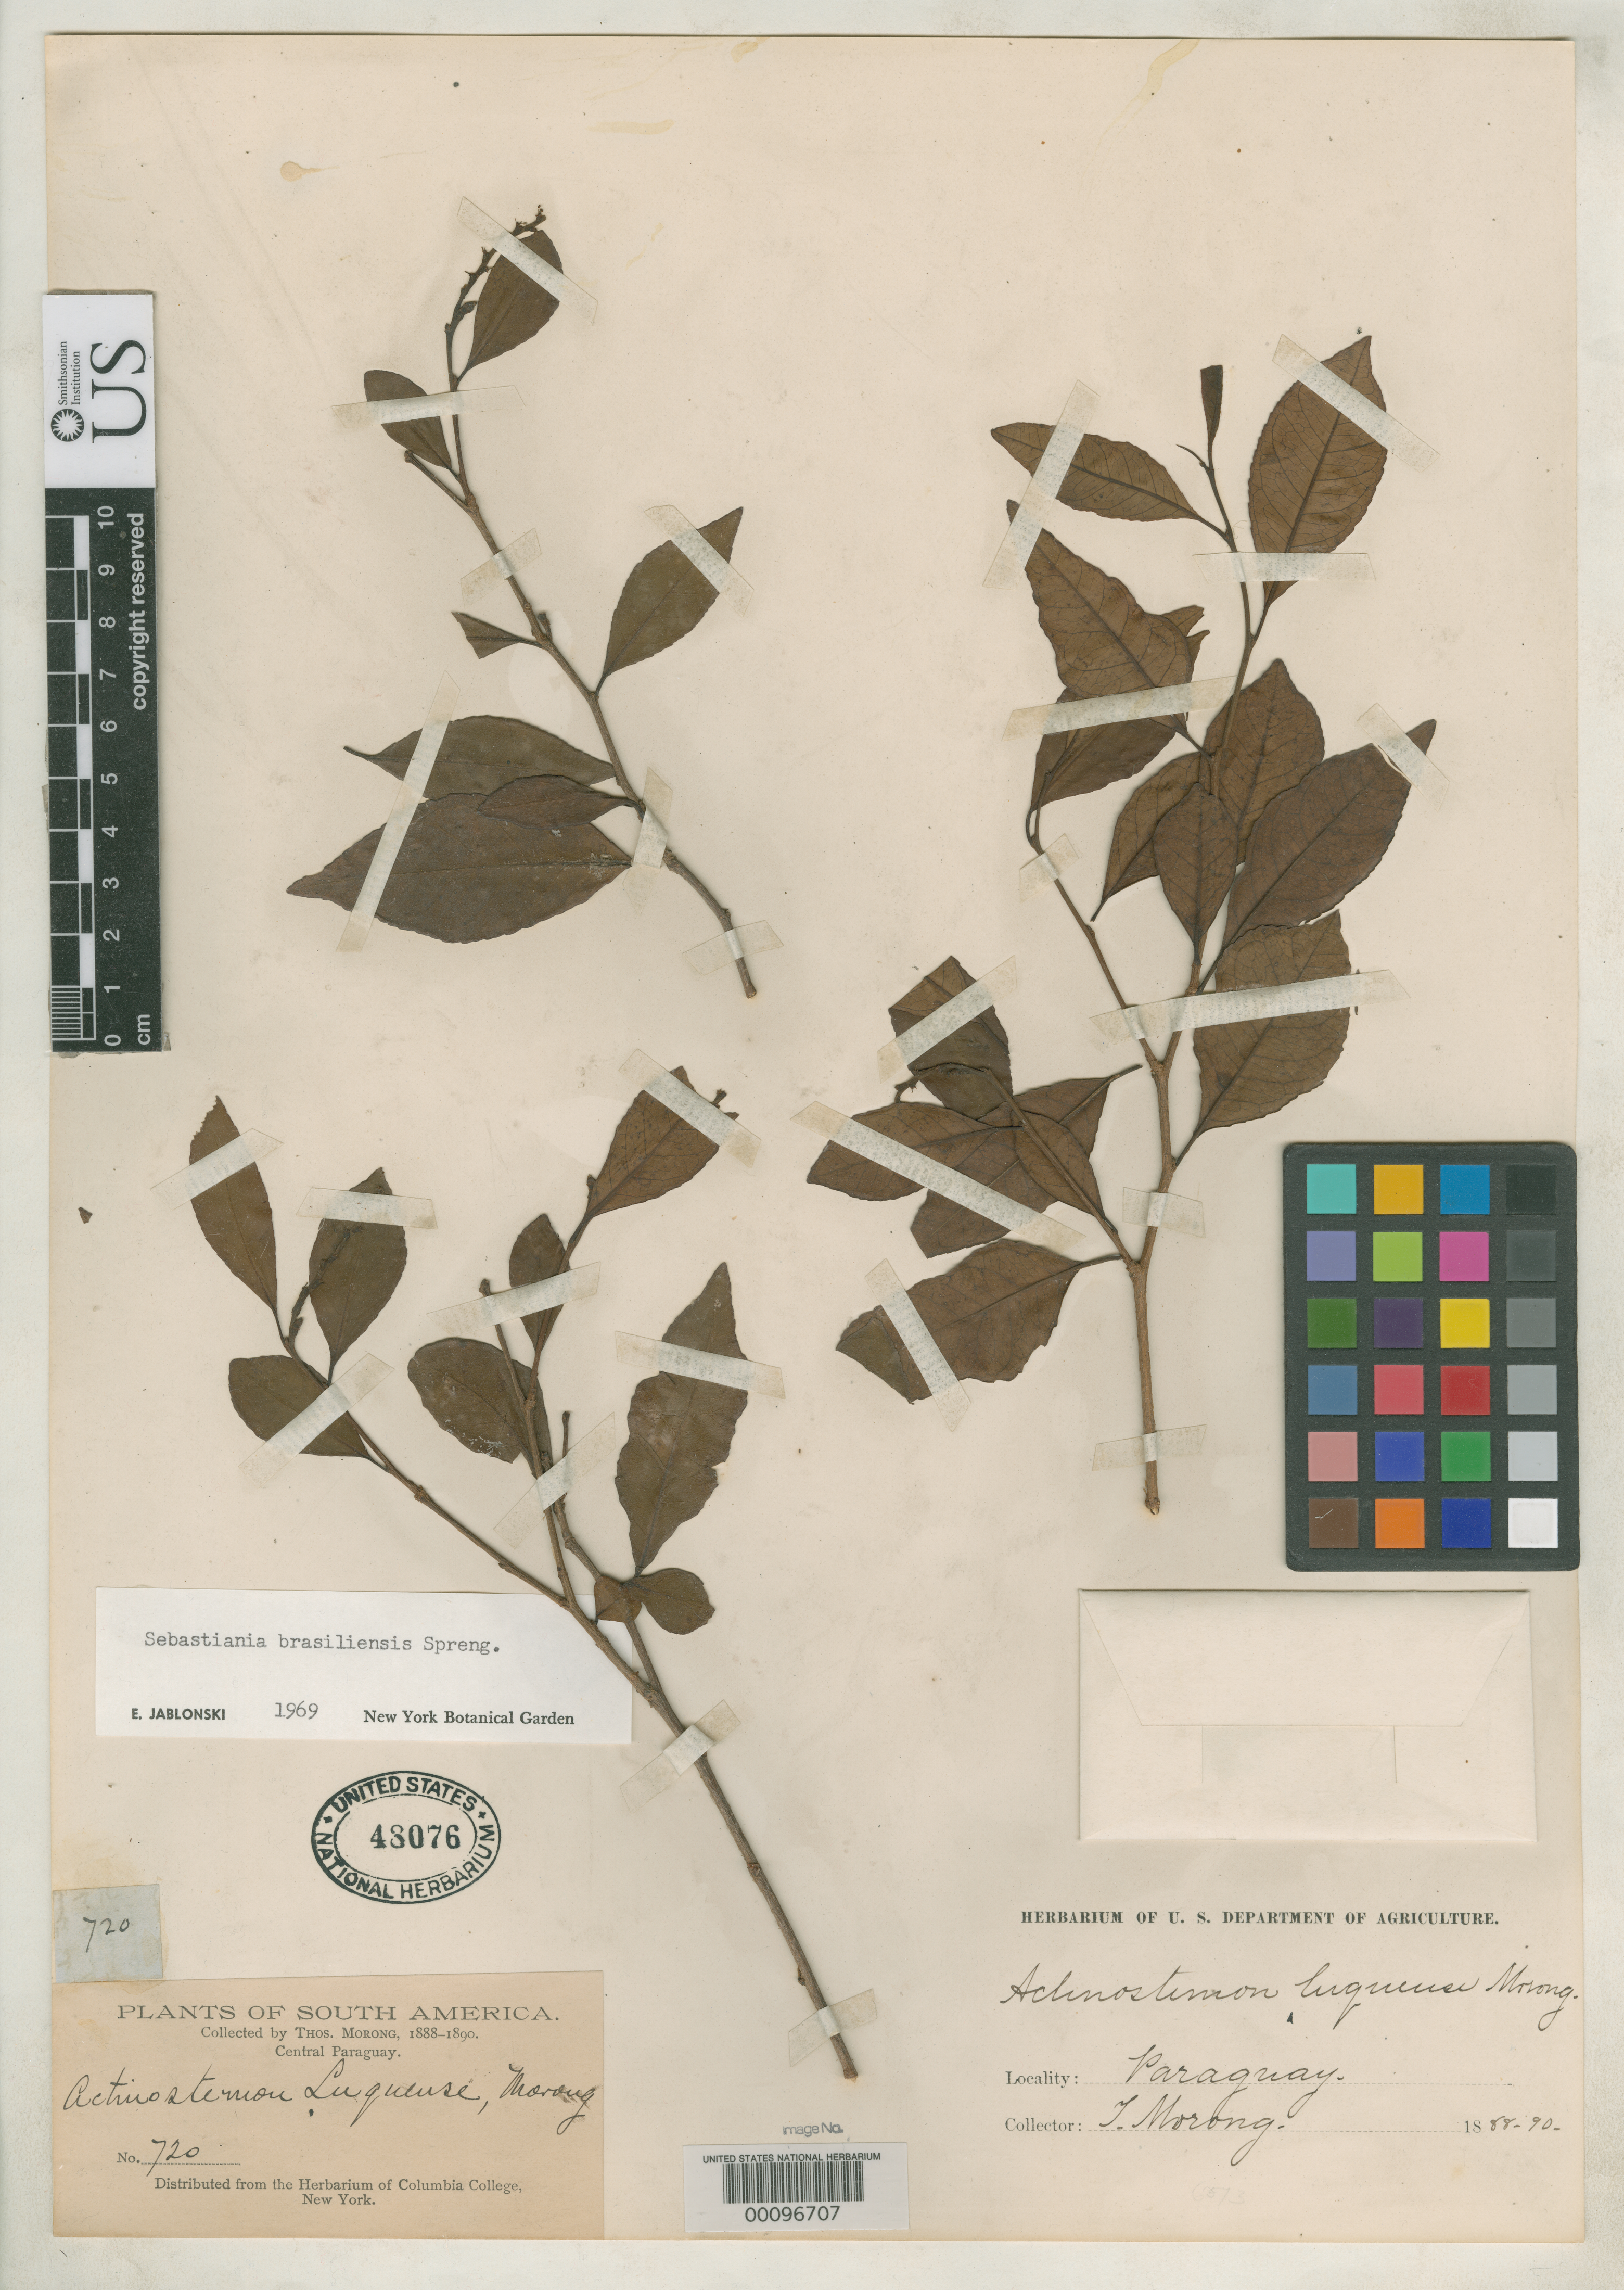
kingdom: Plantae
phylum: Tracheophyta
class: Magnoliopsida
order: Malpighiales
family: Euphorbiaceae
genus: Actinostemon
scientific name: Actinostemon luquense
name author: Morong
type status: Isotype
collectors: T. Morong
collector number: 720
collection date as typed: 1888 to -- --- 1890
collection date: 1888/1890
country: Paraguay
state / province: Central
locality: Near Luque.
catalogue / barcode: US 48076